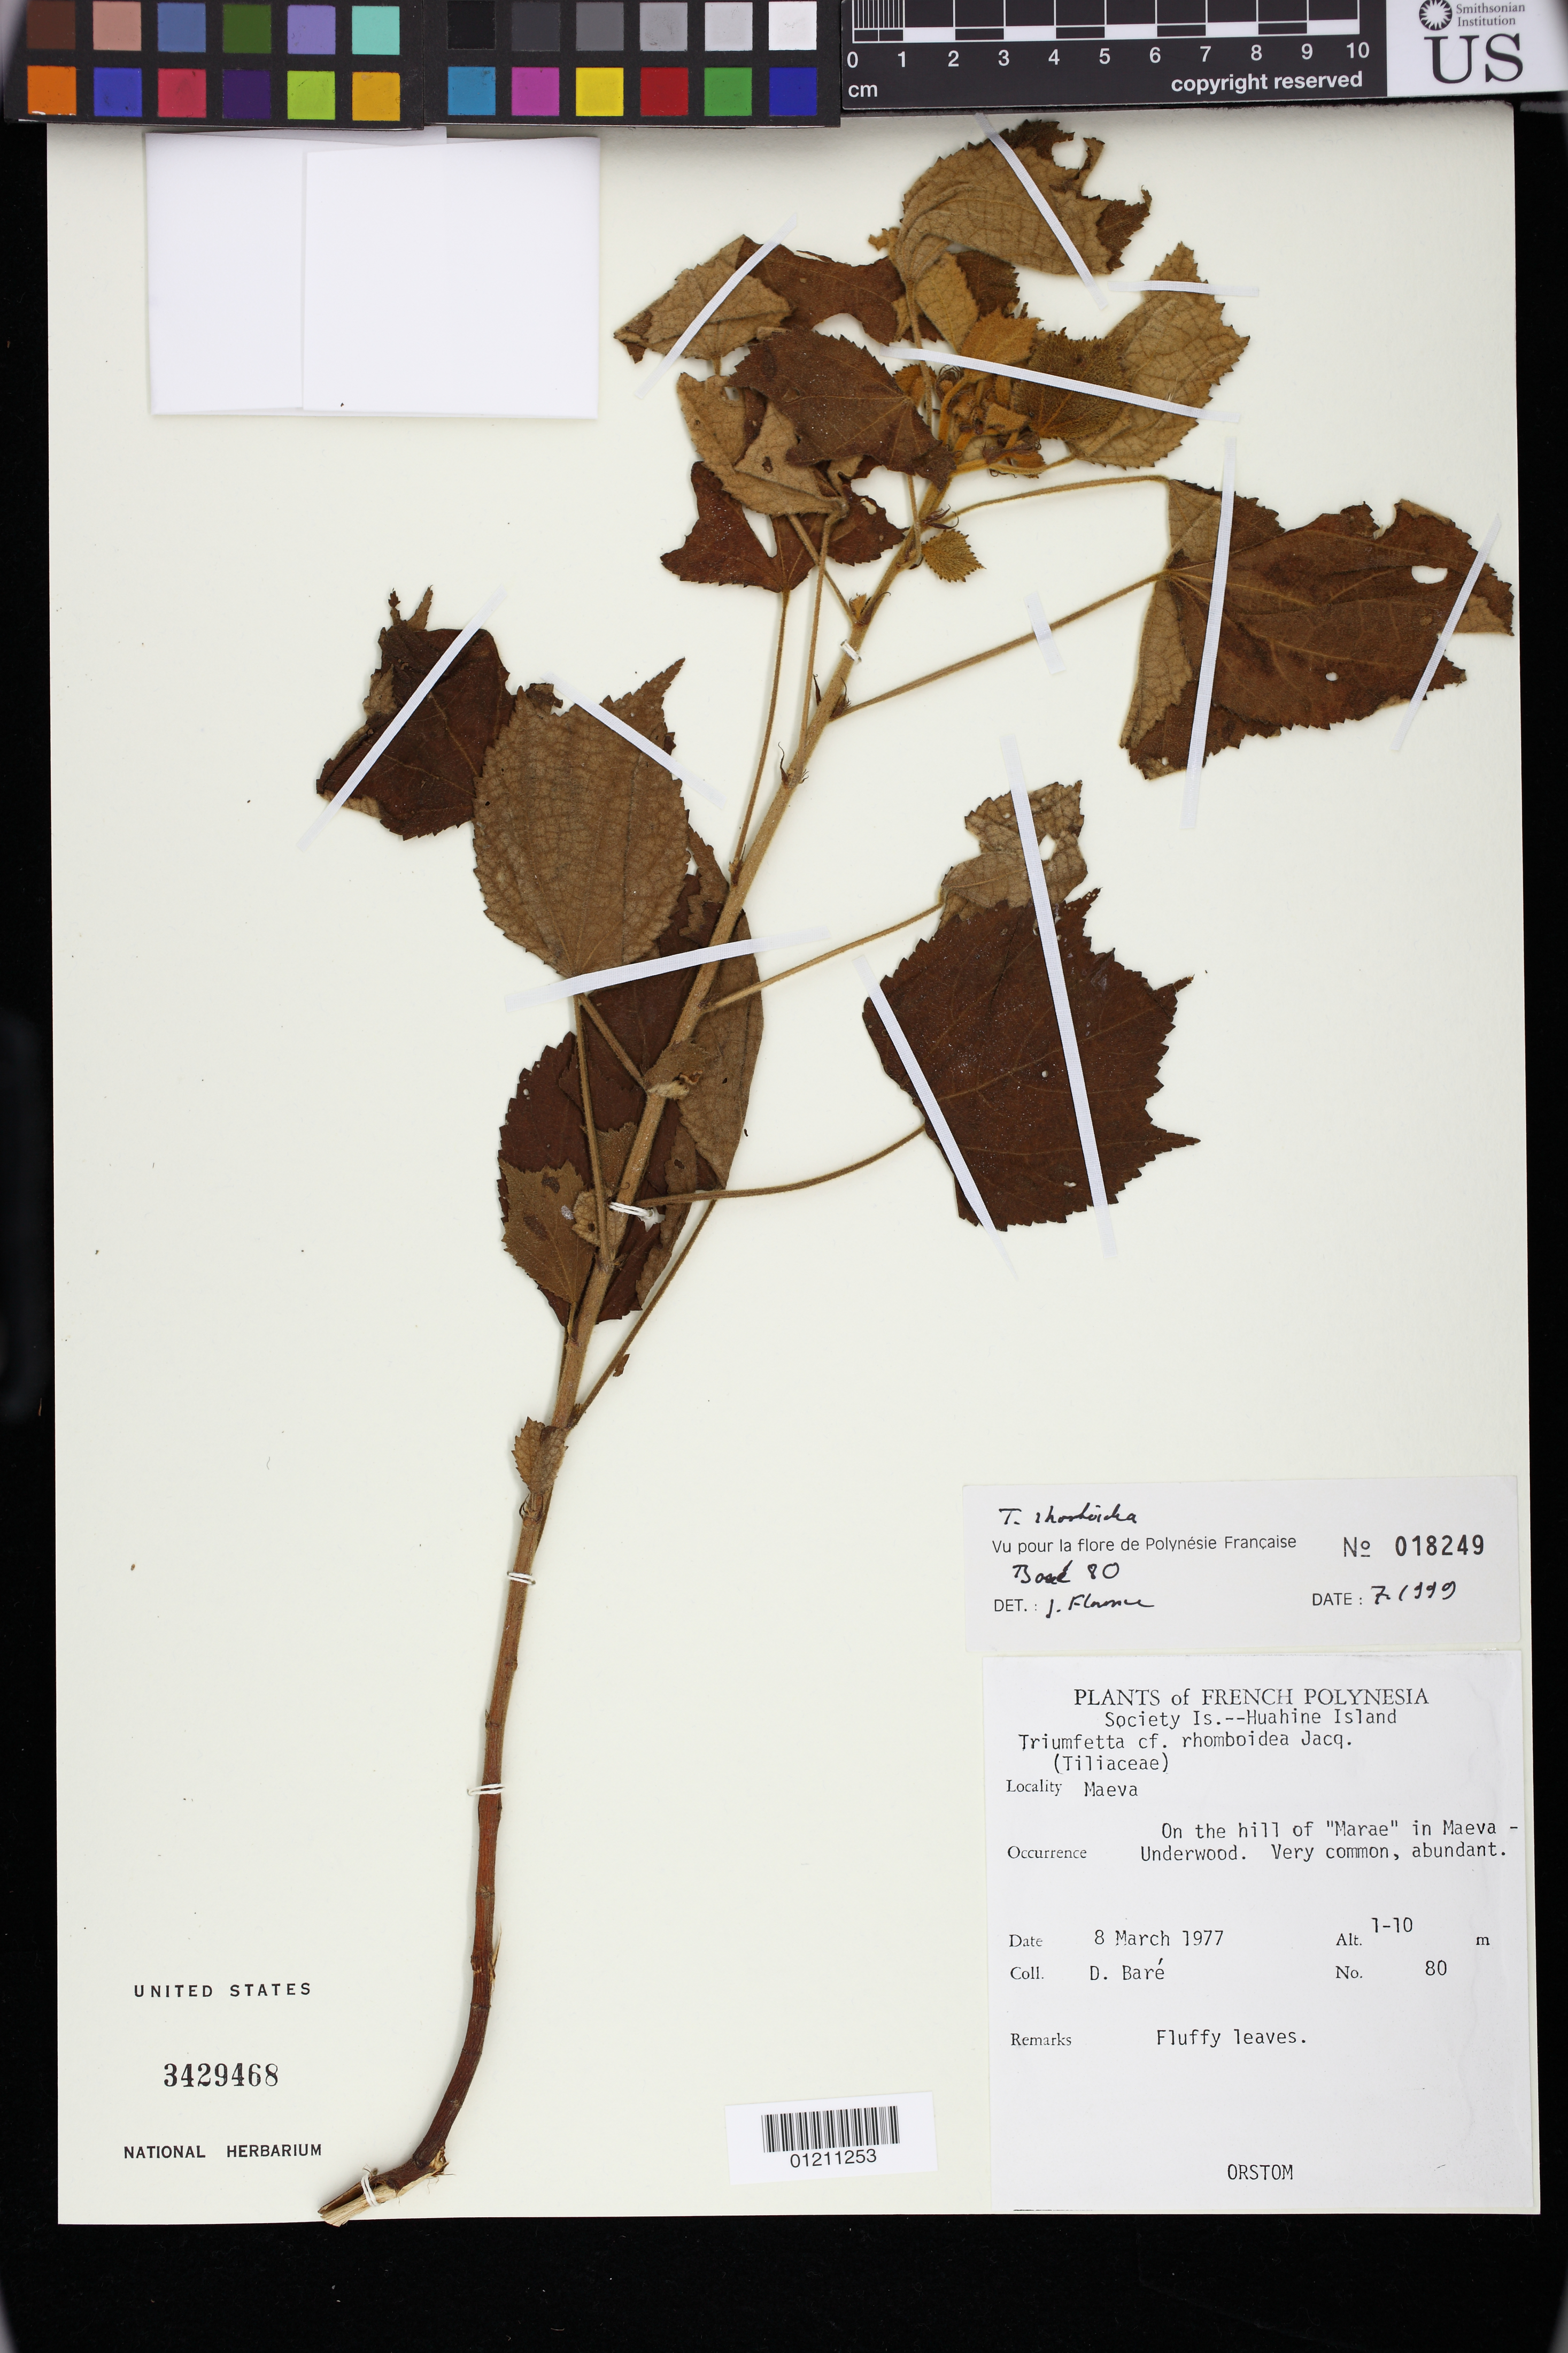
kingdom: Plantae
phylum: Tracheophyta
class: Magnoliopsida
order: Malvales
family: Malvaceae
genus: Triumfetta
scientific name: Triumfetta rhomboidea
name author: Jacq.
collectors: D. Baré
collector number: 80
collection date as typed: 03 Aug 1977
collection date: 1977-08-03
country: French Polynesia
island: Huahine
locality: Society Is. - Huahine Island. Maeva. On the hill of "Marae" in Maeva-Underwood.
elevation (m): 1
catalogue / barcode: US 3429468